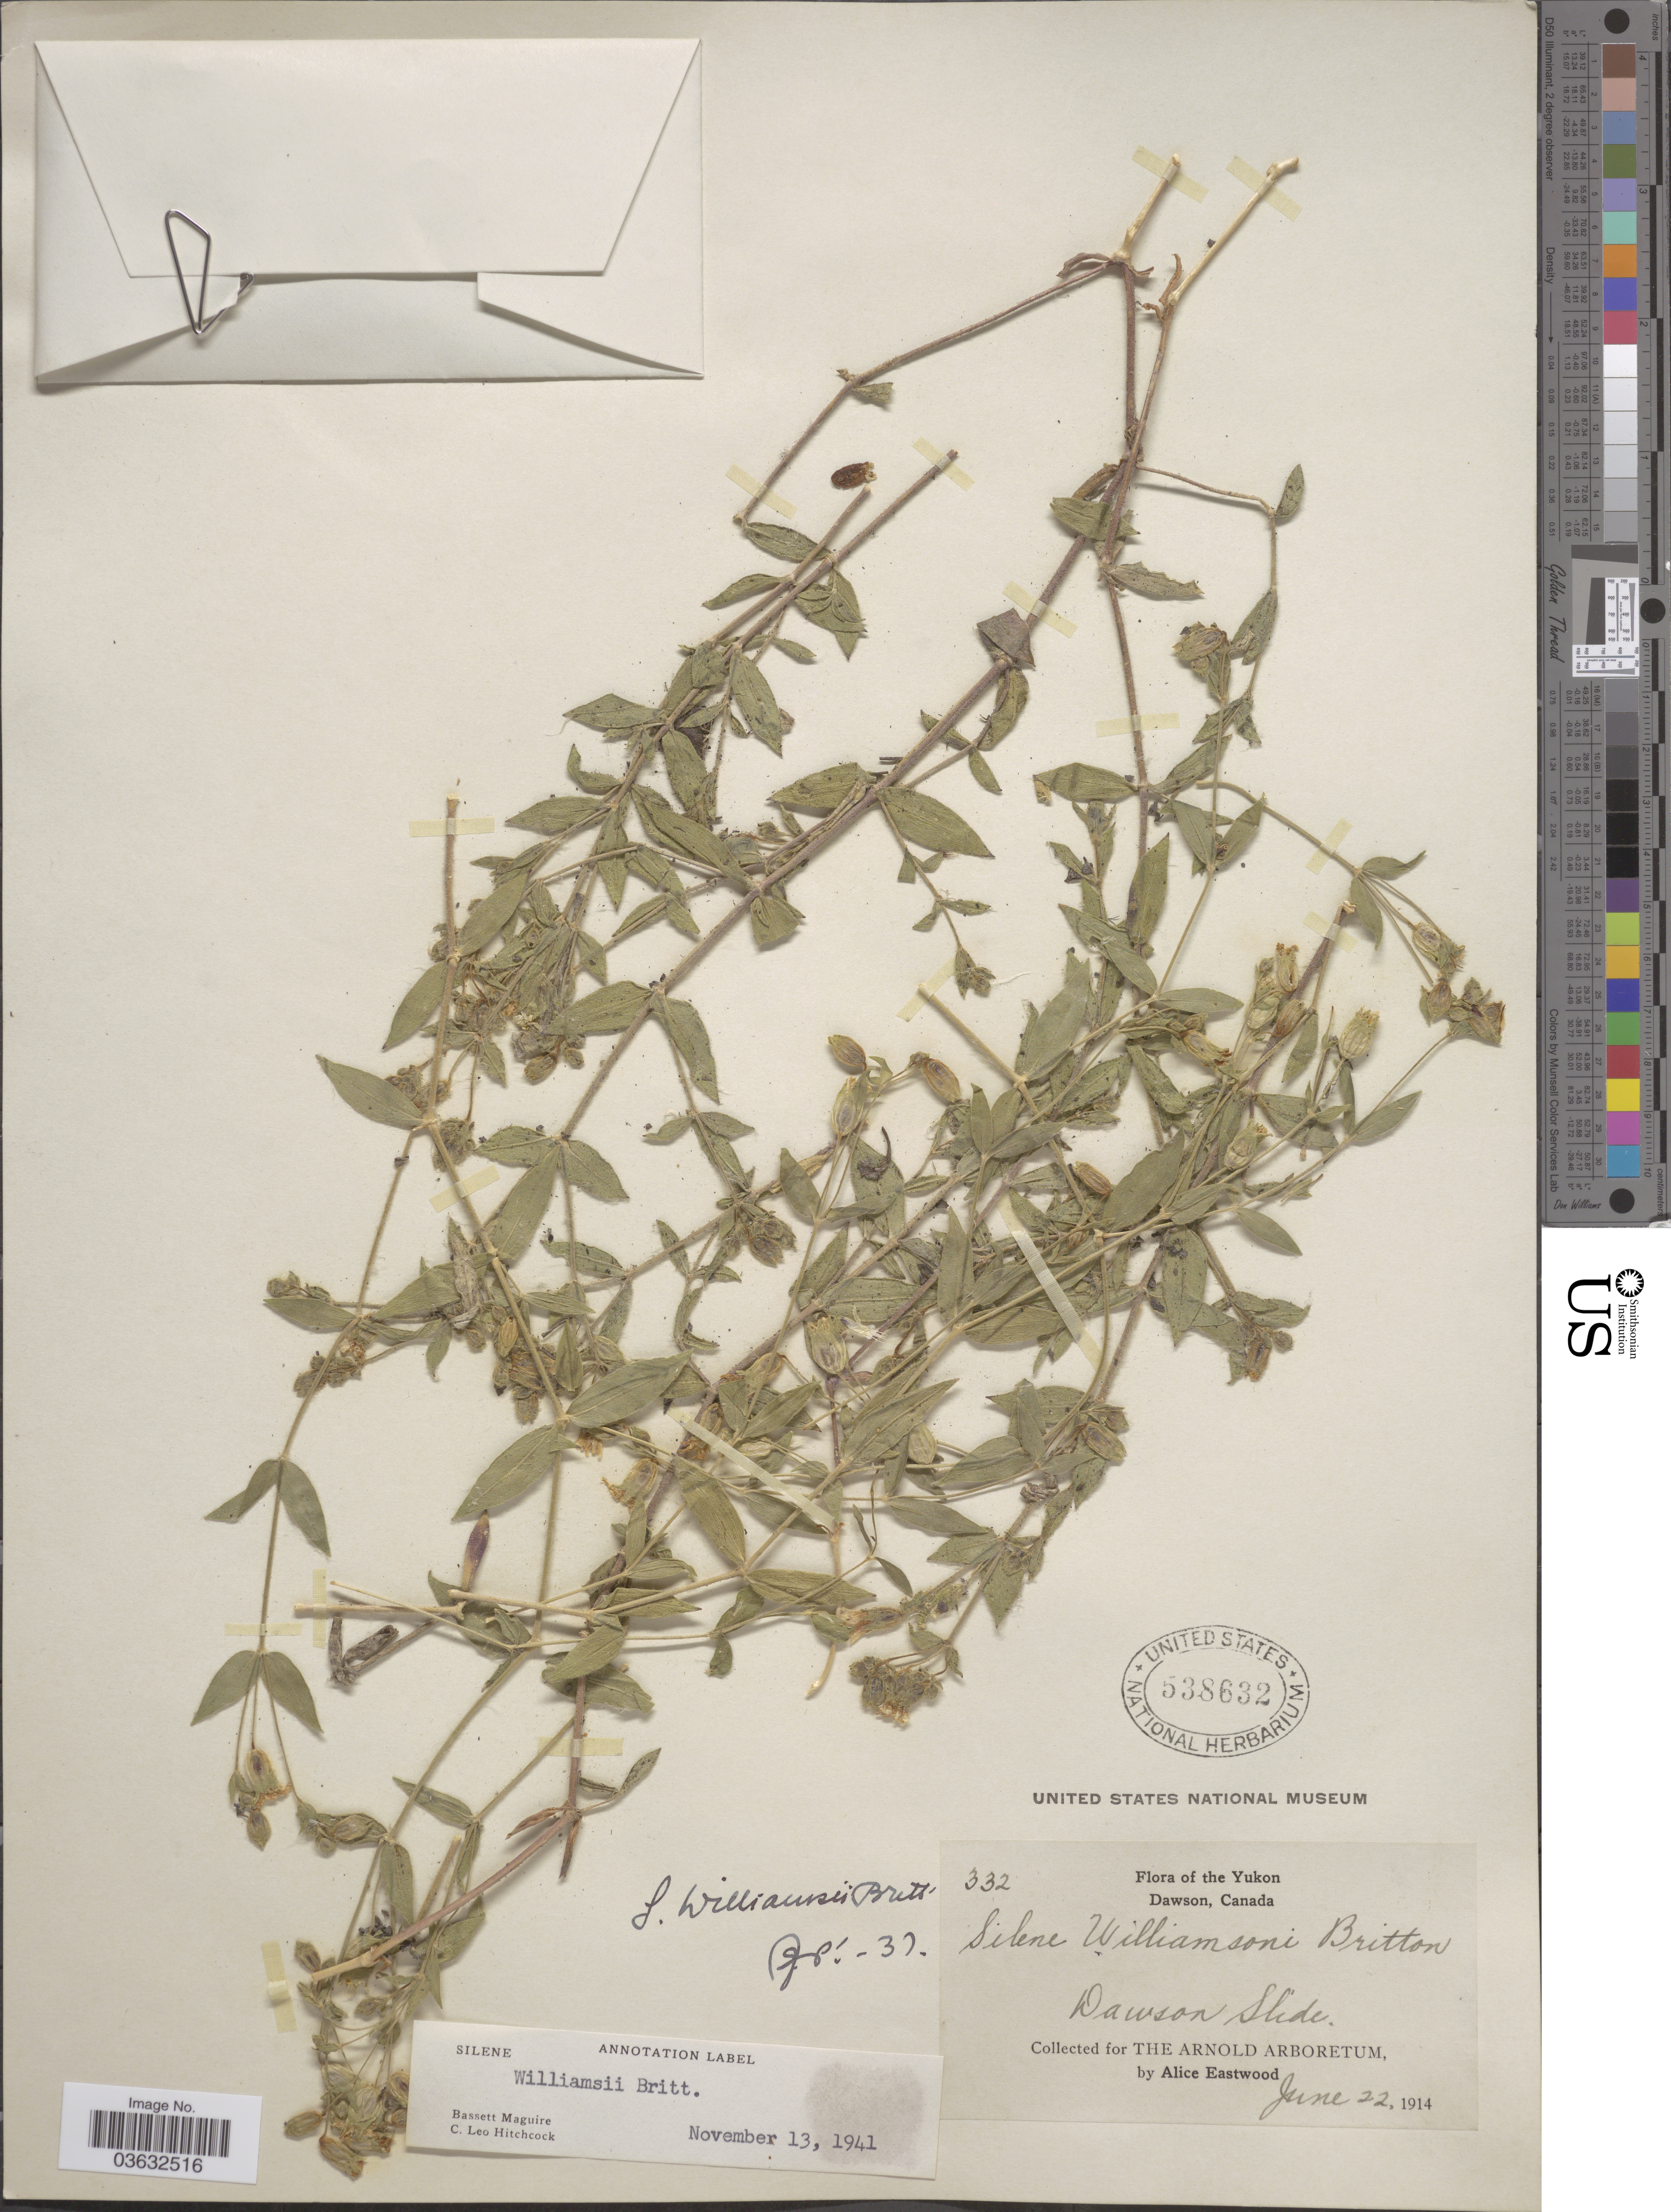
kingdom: Plantae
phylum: Tracheophyta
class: Magnoliopsida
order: Caryophyllales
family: Caryophyllaceae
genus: Silene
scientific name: Silene williamsii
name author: Britton in Britton & Rydb.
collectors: A. Eastwood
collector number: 332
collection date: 1914-06-22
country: Canada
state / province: Yukon Territory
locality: Yukon. Dawson. Dawson Slide.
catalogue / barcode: US 538632